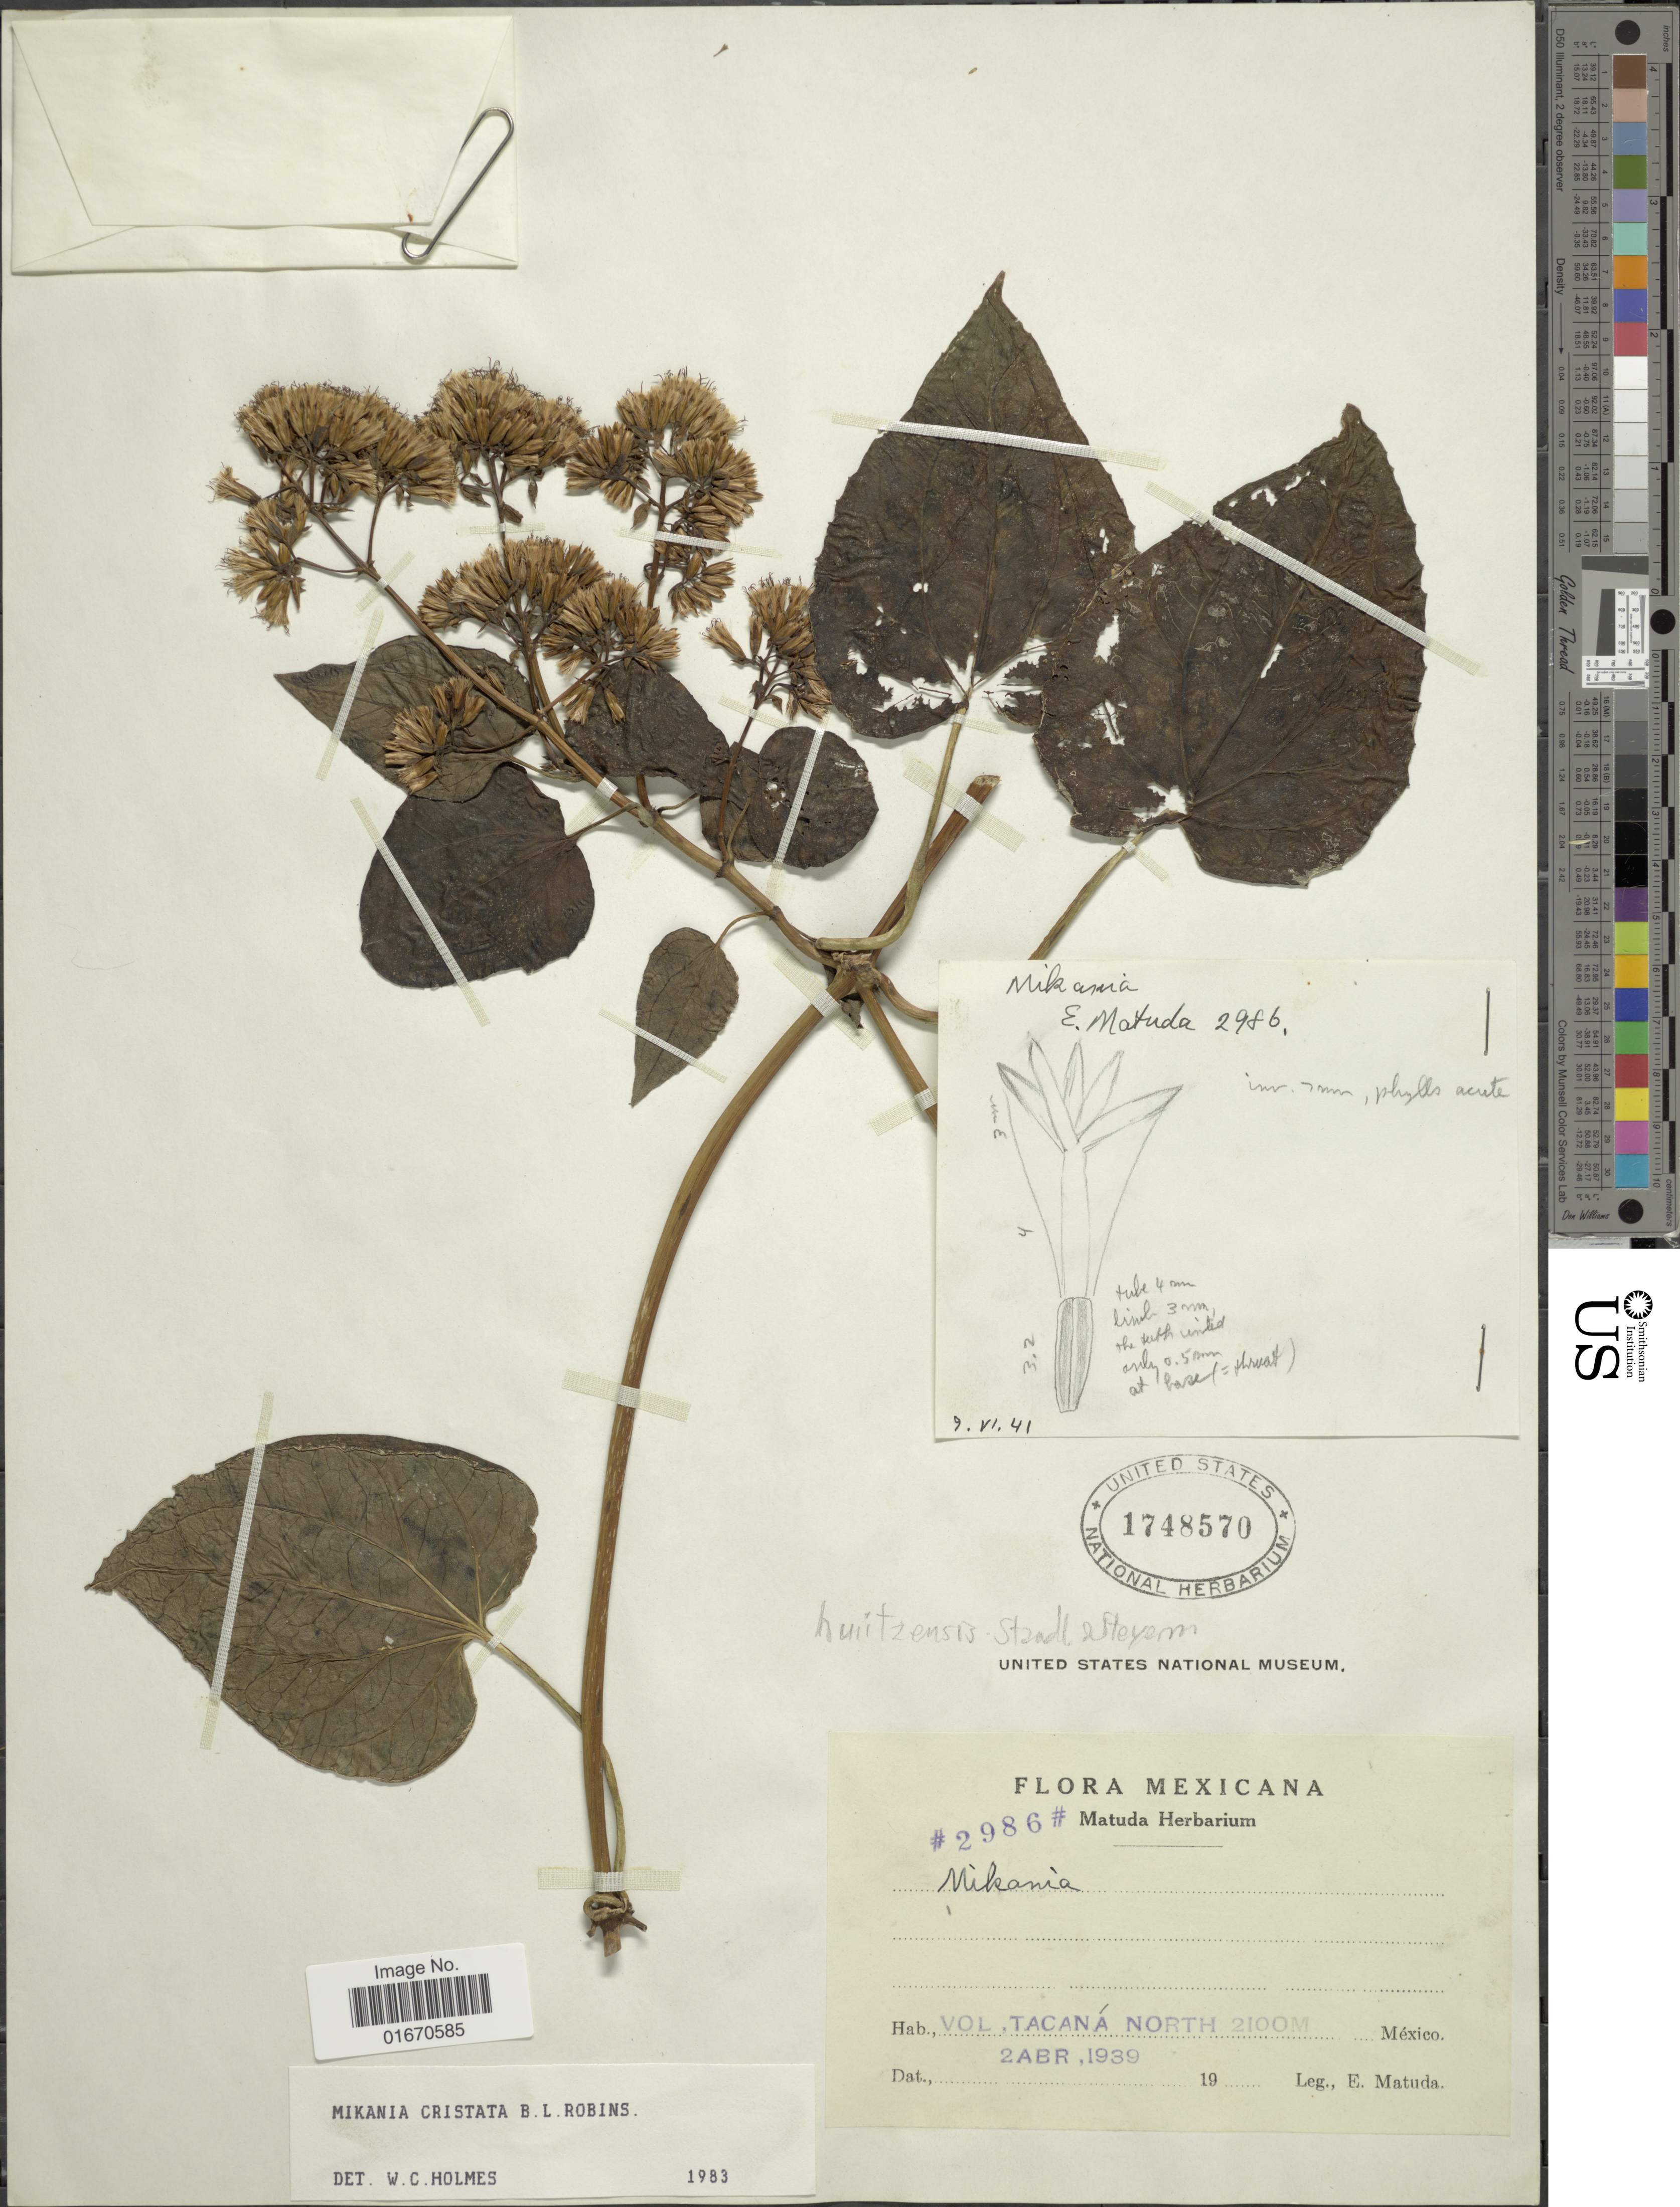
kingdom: Plantae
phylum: Tracheophyta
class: Magnoliopsida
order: Asterales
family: Asteraceae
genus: Mikania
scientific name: Mikania iltisii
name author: R.M. King & H. Rob.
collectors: E. Matuda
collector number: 2986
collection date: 1939-04-02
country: Mexico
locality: Mexicana, Vol. Tacana North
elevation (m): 2100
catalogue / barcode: US 1748570